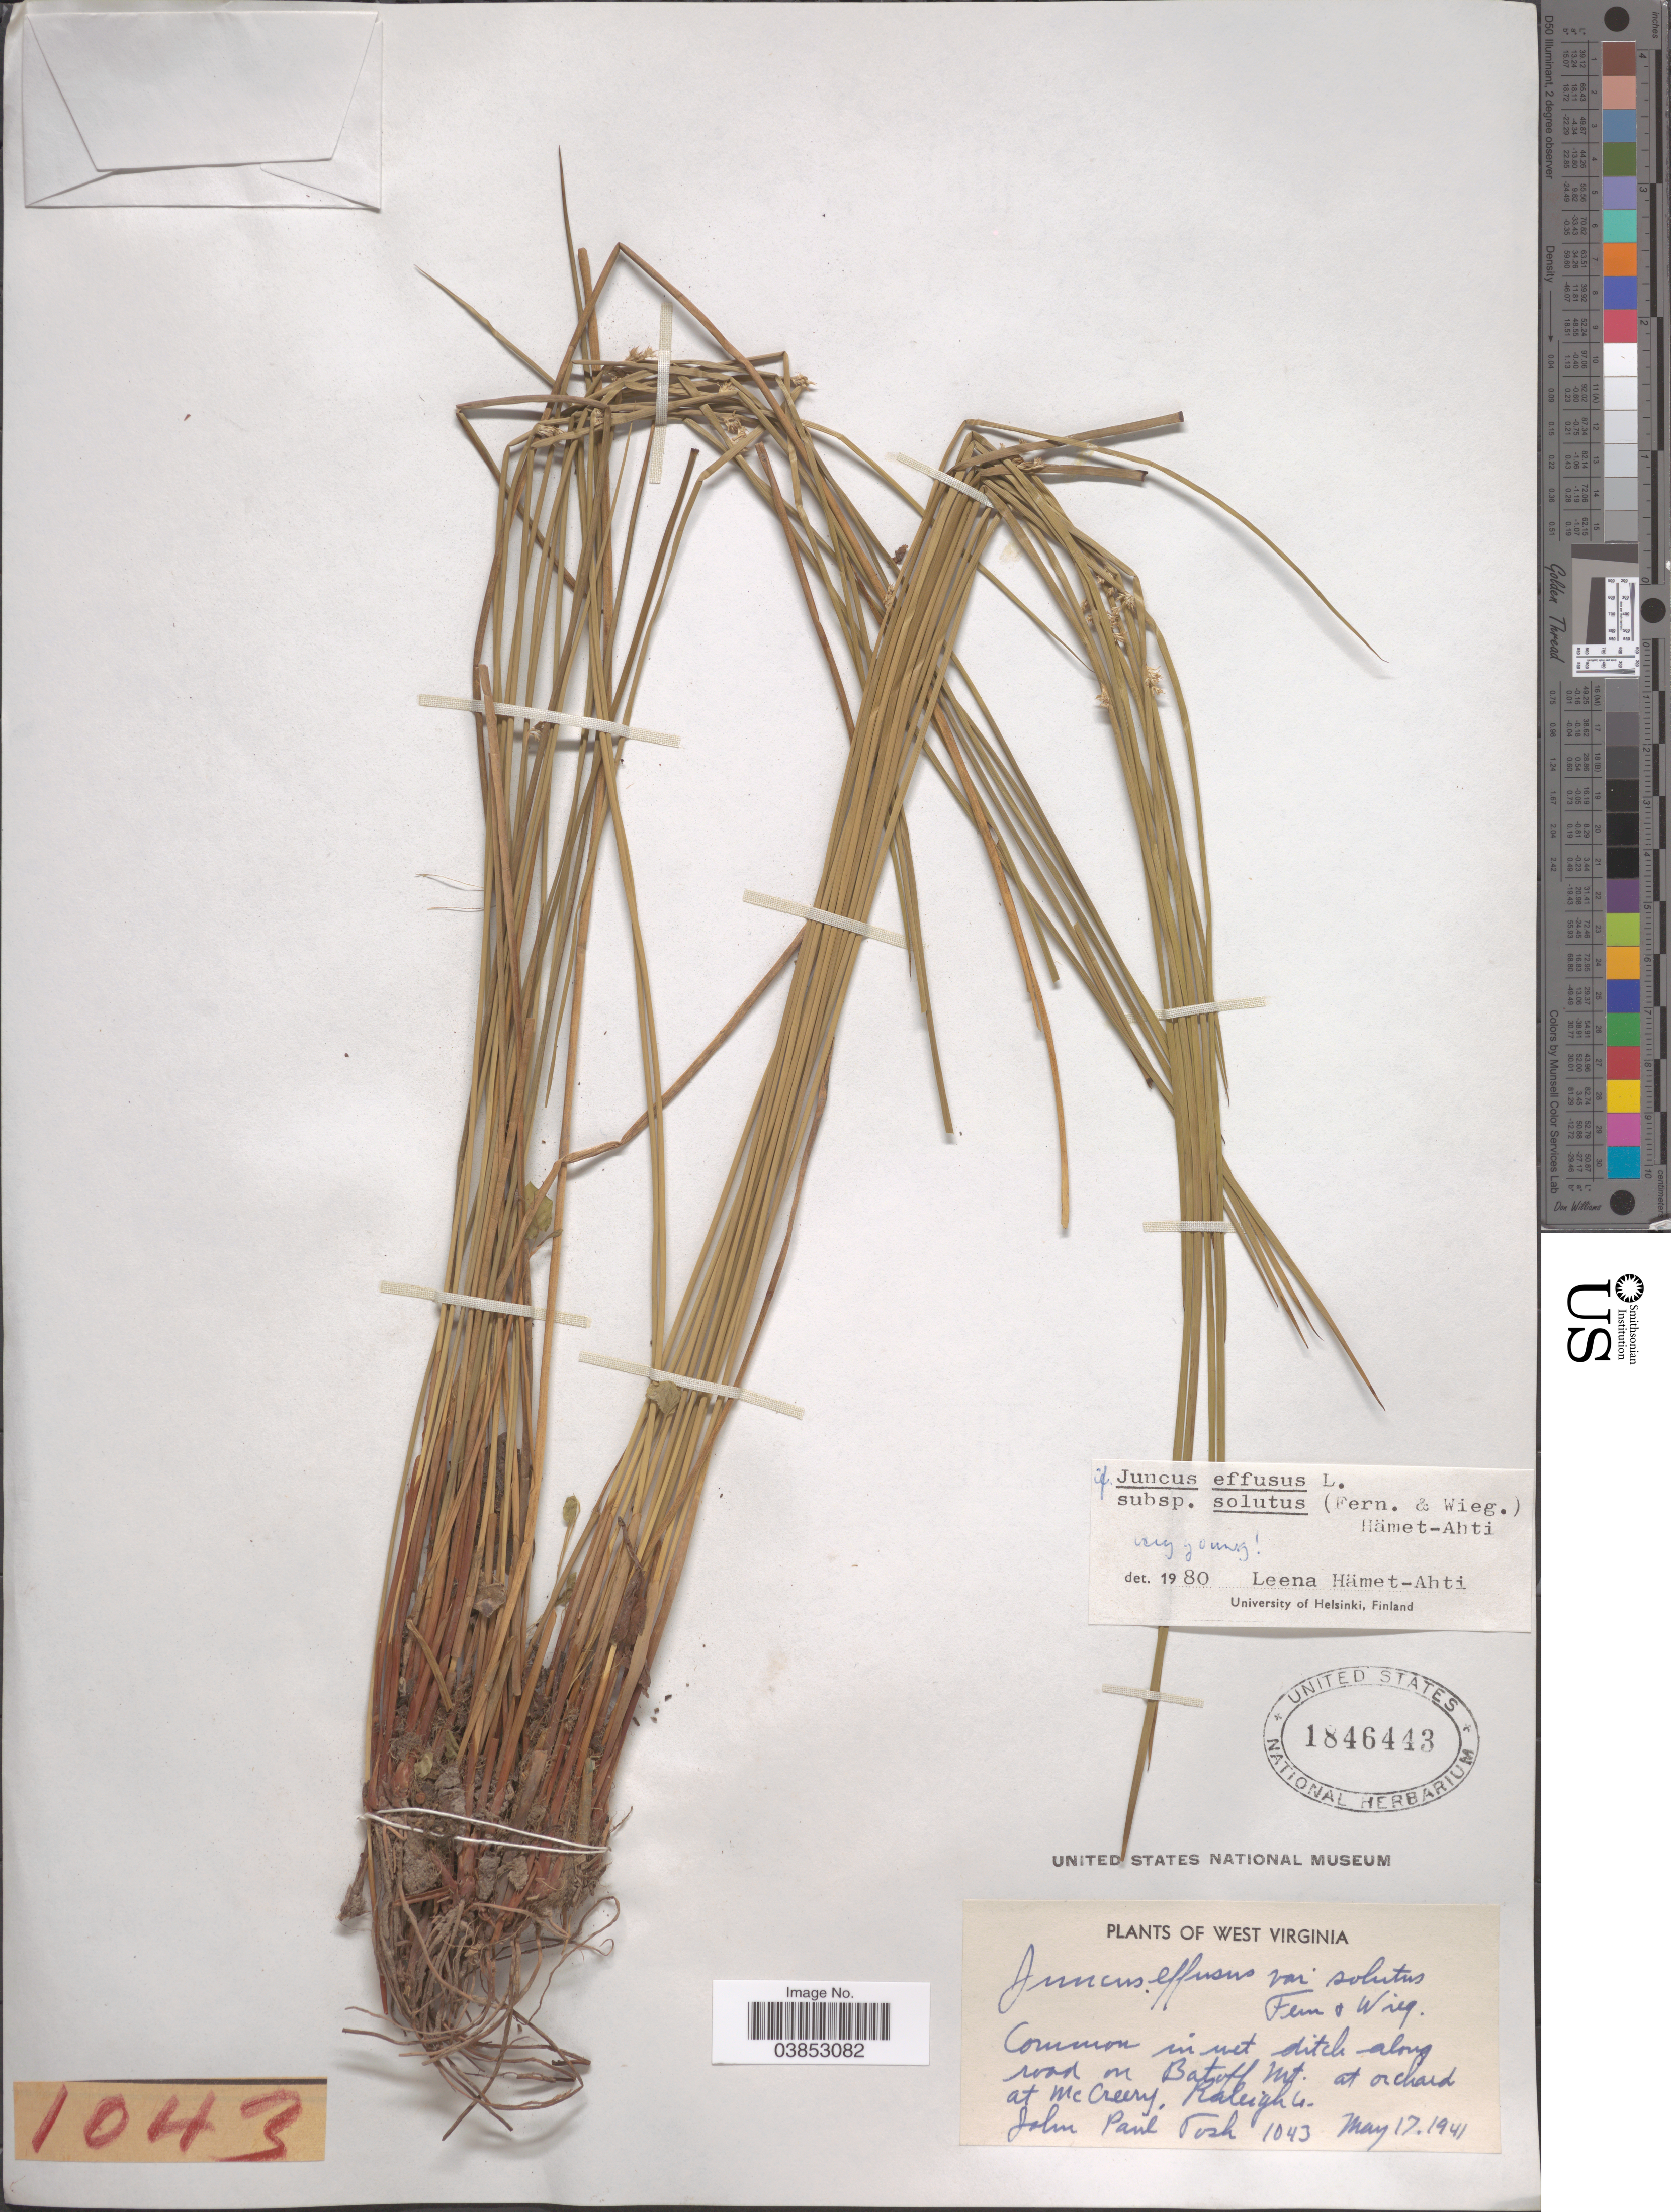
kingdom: Plantae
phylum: Tracheophyta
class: Liliopsida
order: Poales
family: Juncaceae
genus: Juncus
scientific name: Juncus effusus var. solutus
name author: Fernald & Wiegand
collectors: J. Tosh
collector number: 1043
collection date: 1941-05-17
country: United States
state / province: West Virginia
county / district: Raleigh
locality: In wet ditch along road on Batoff Mt. at orchard at McCreery, Raleigh Co.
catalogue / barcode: US 1846443